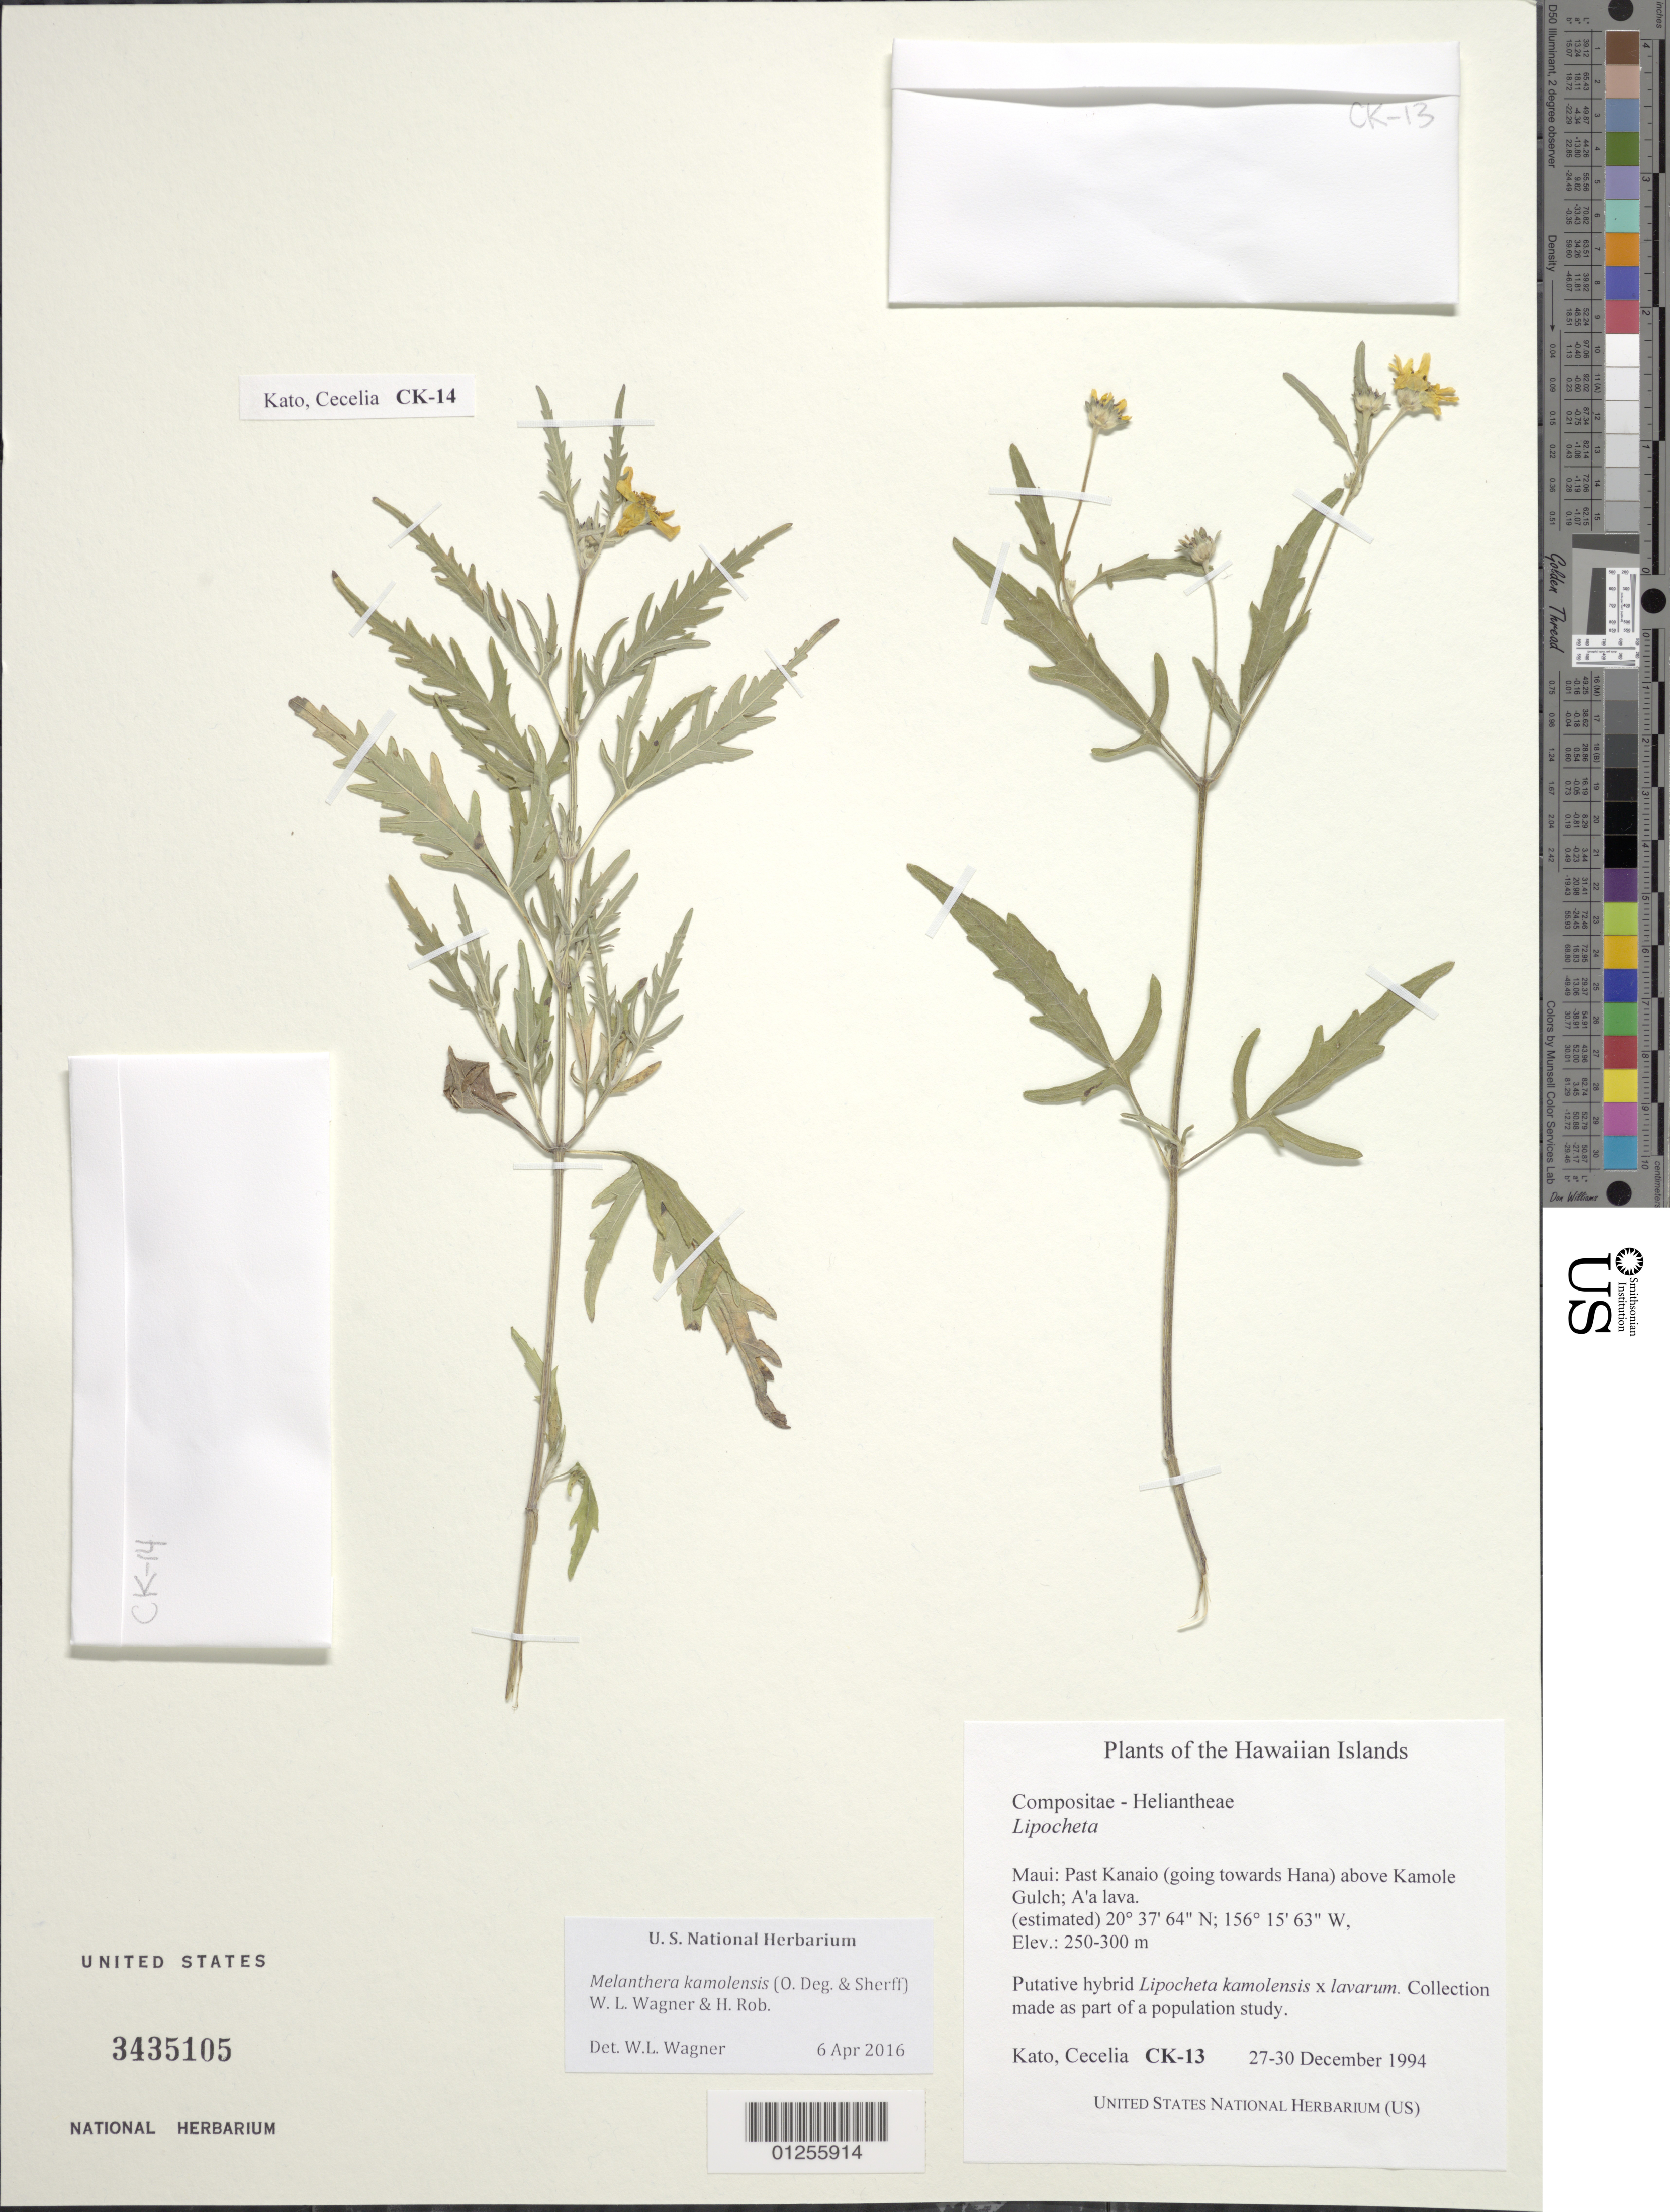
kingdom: Plantae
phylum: Tracheophyta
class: Magnoliopsida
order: Asterales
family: Asteraceae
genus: Wollastonia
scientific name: Wollastonia kamolensis x W. lavarum (Gaudich.) Orchard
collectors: C. Kato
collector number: CK-13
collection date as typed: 27 - 30 Dec 1994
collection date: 1994-12-27/1994-12-30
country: United States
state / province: Hawaii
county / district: Maui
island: Maui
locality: Past Kanaio (going towards Hana) above Kamole Gulch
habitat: A'a lava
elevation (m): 250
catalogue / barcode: US 3435105